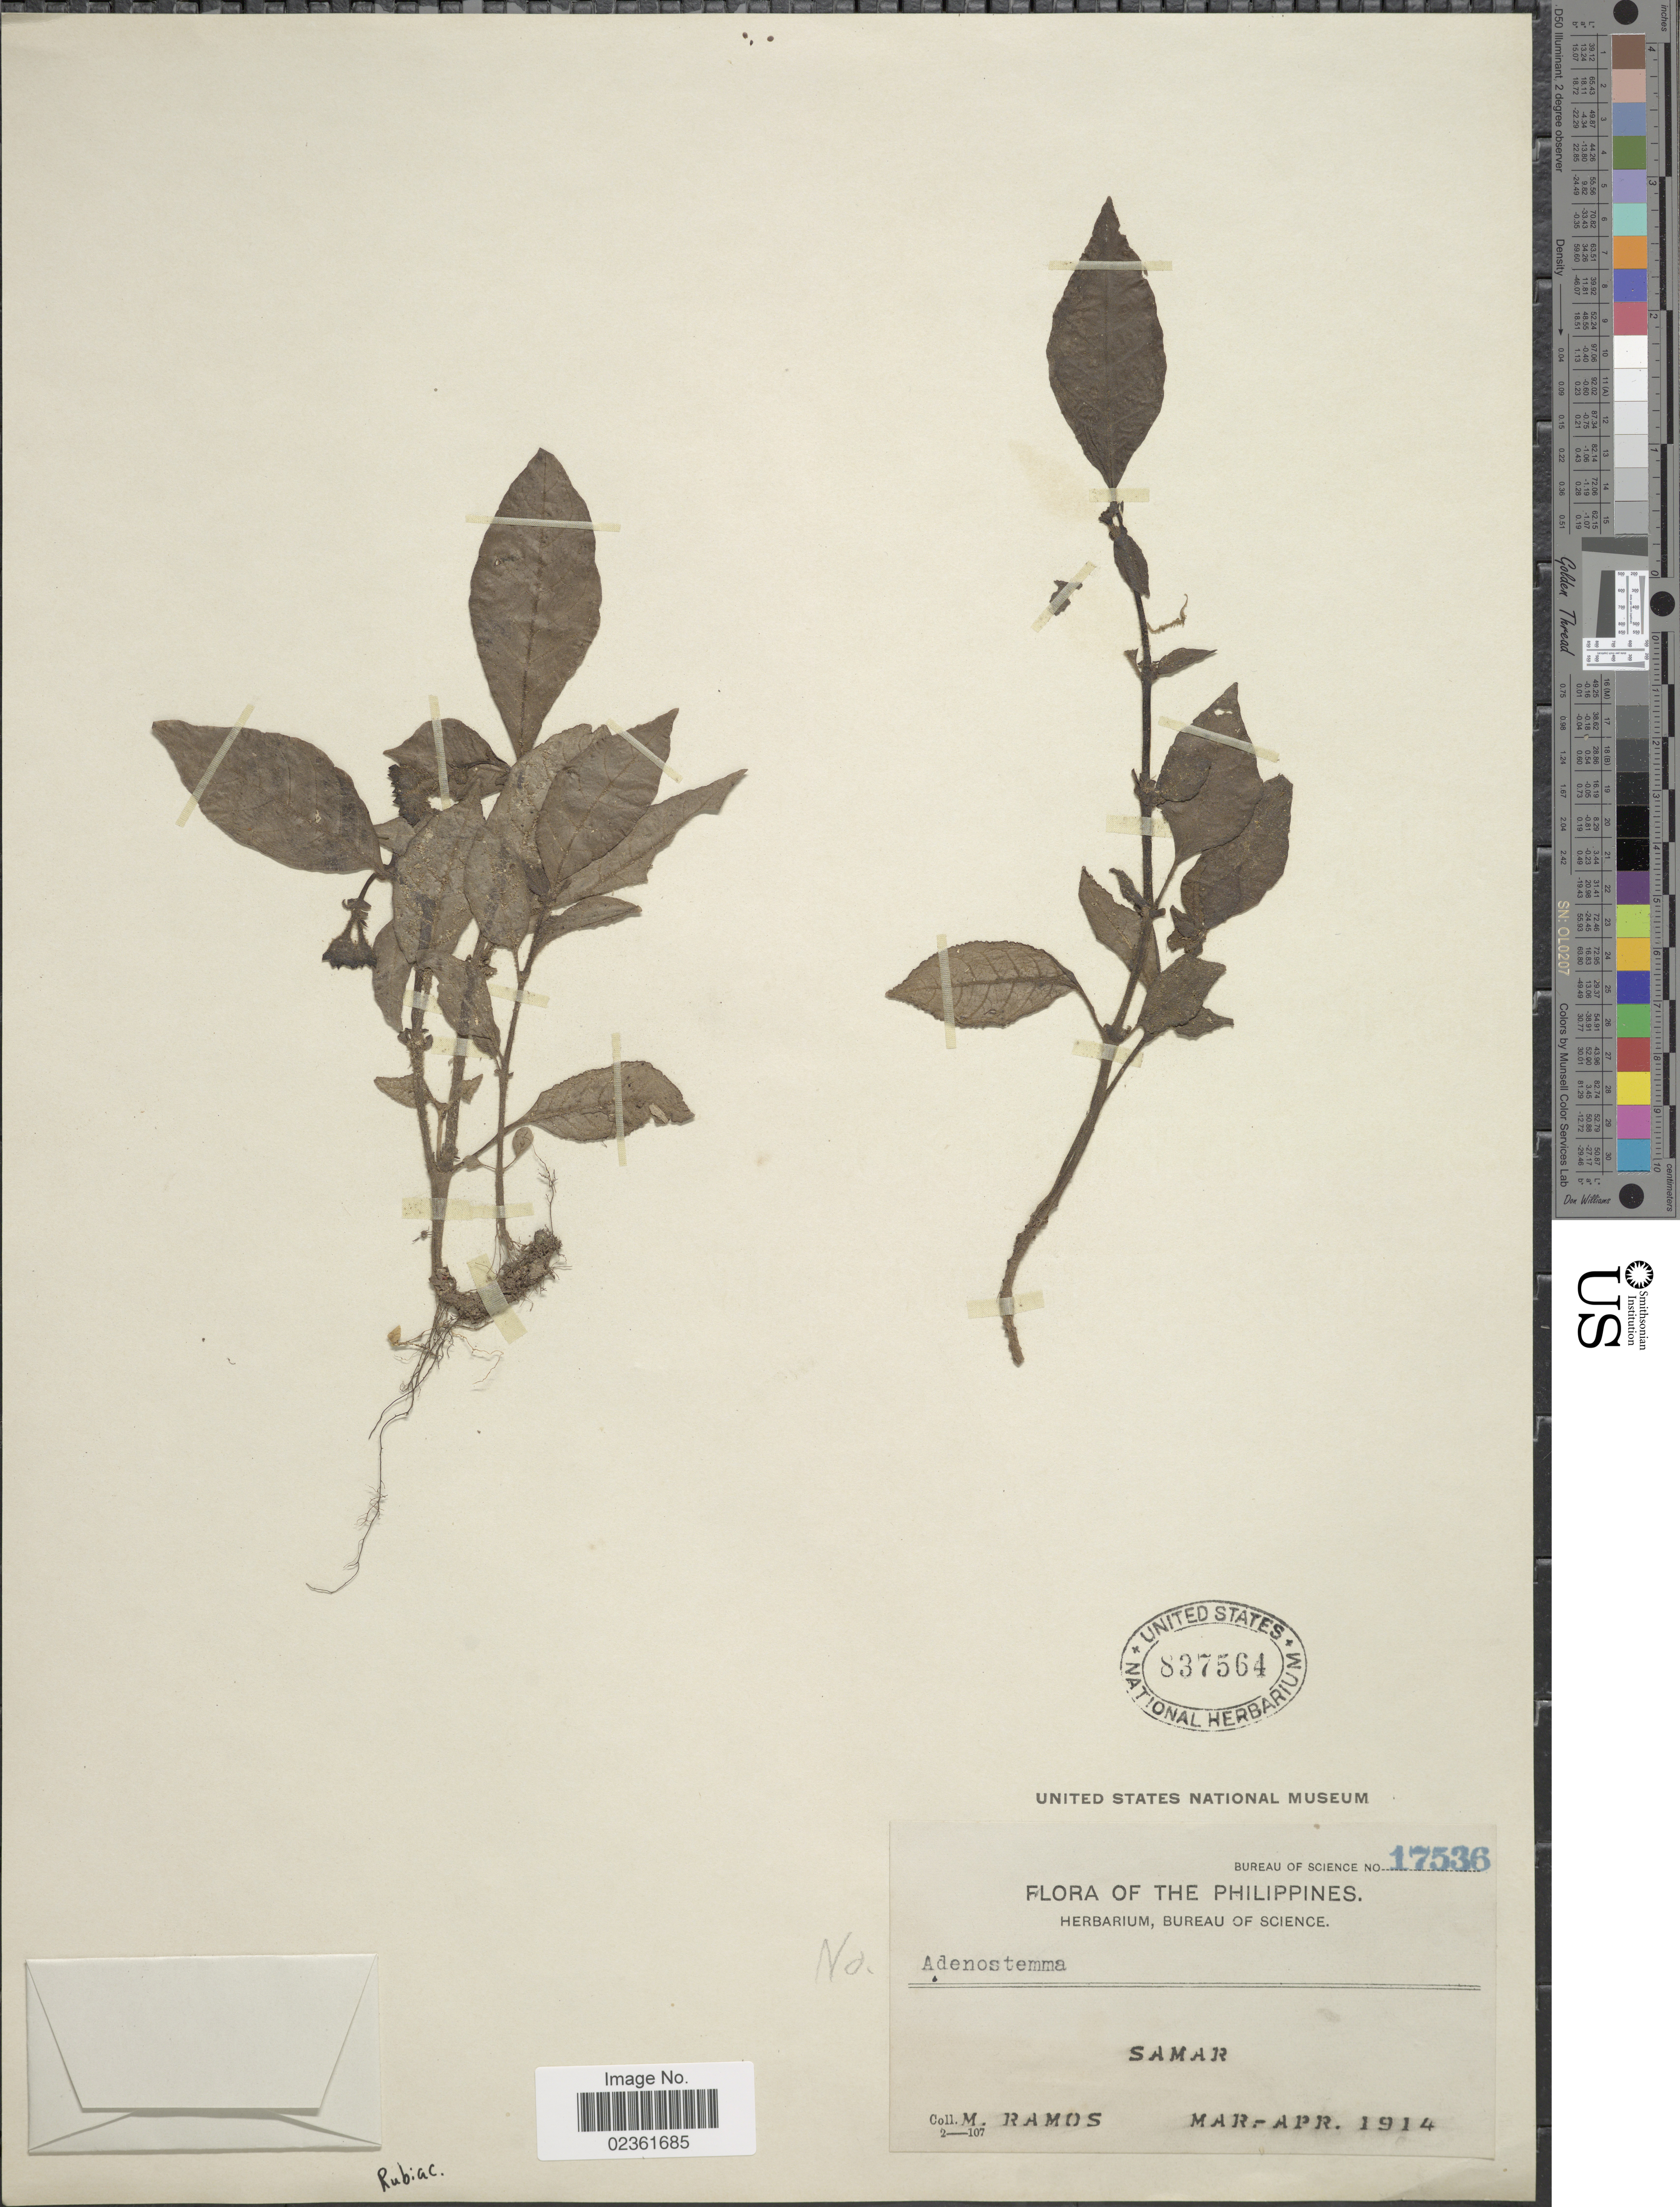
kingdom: Plantae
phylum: Tracheophyta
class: Magnoliopsida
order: Gentianales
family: Rubiaceae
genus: Argostemma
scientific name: Argostemma sp.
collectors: M. Ramos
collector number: Bureau of Science 17536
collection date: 1914-03/1914-04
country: Philippines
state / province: Eastern Visayas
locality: Samar.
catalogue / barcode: US 837564